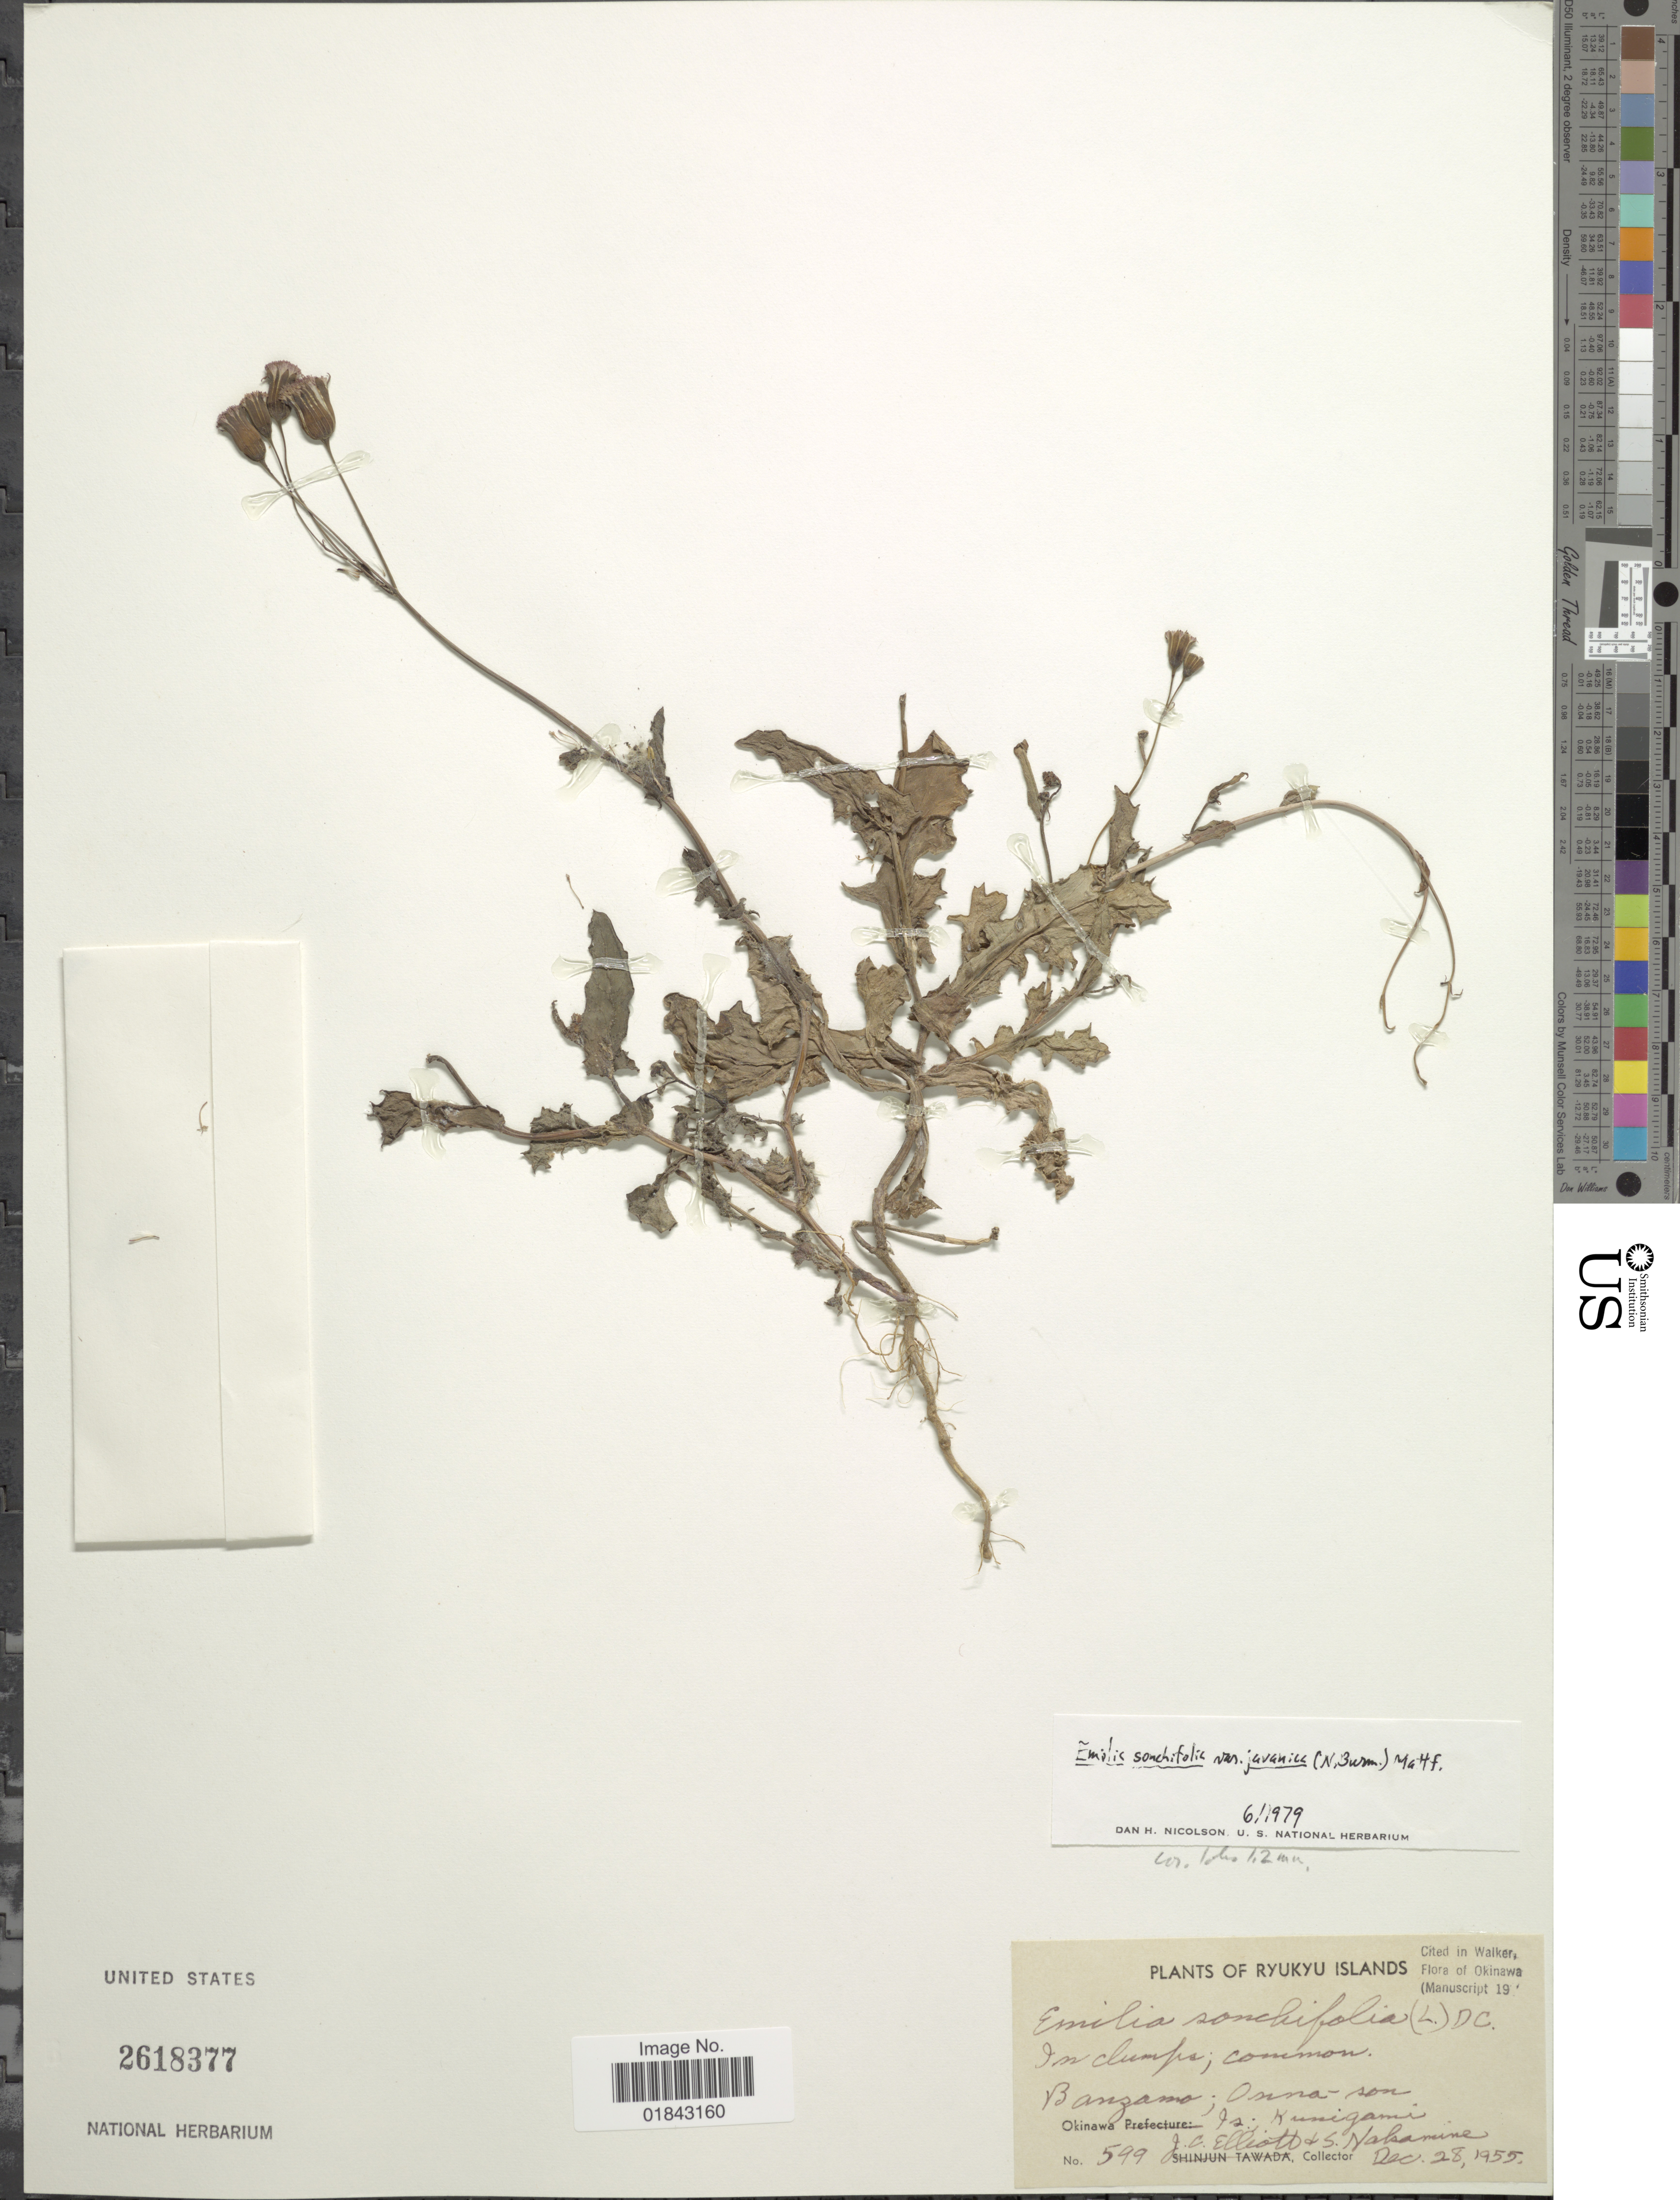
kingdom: Plantae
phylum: Tracheophyta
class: Magnoliopsida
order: Asterales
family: Asteraceae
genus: Emilia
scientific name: Emilia sonchifolia var. javanica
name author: (Burm. f.) Mattf.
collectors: J. C. Elliott & S. Nakamine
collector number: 599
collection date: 1955-12-28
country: Japan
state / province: Okinawa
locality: Banzamo; Onna-son, Is. Kunigami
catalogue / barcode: US 2618377